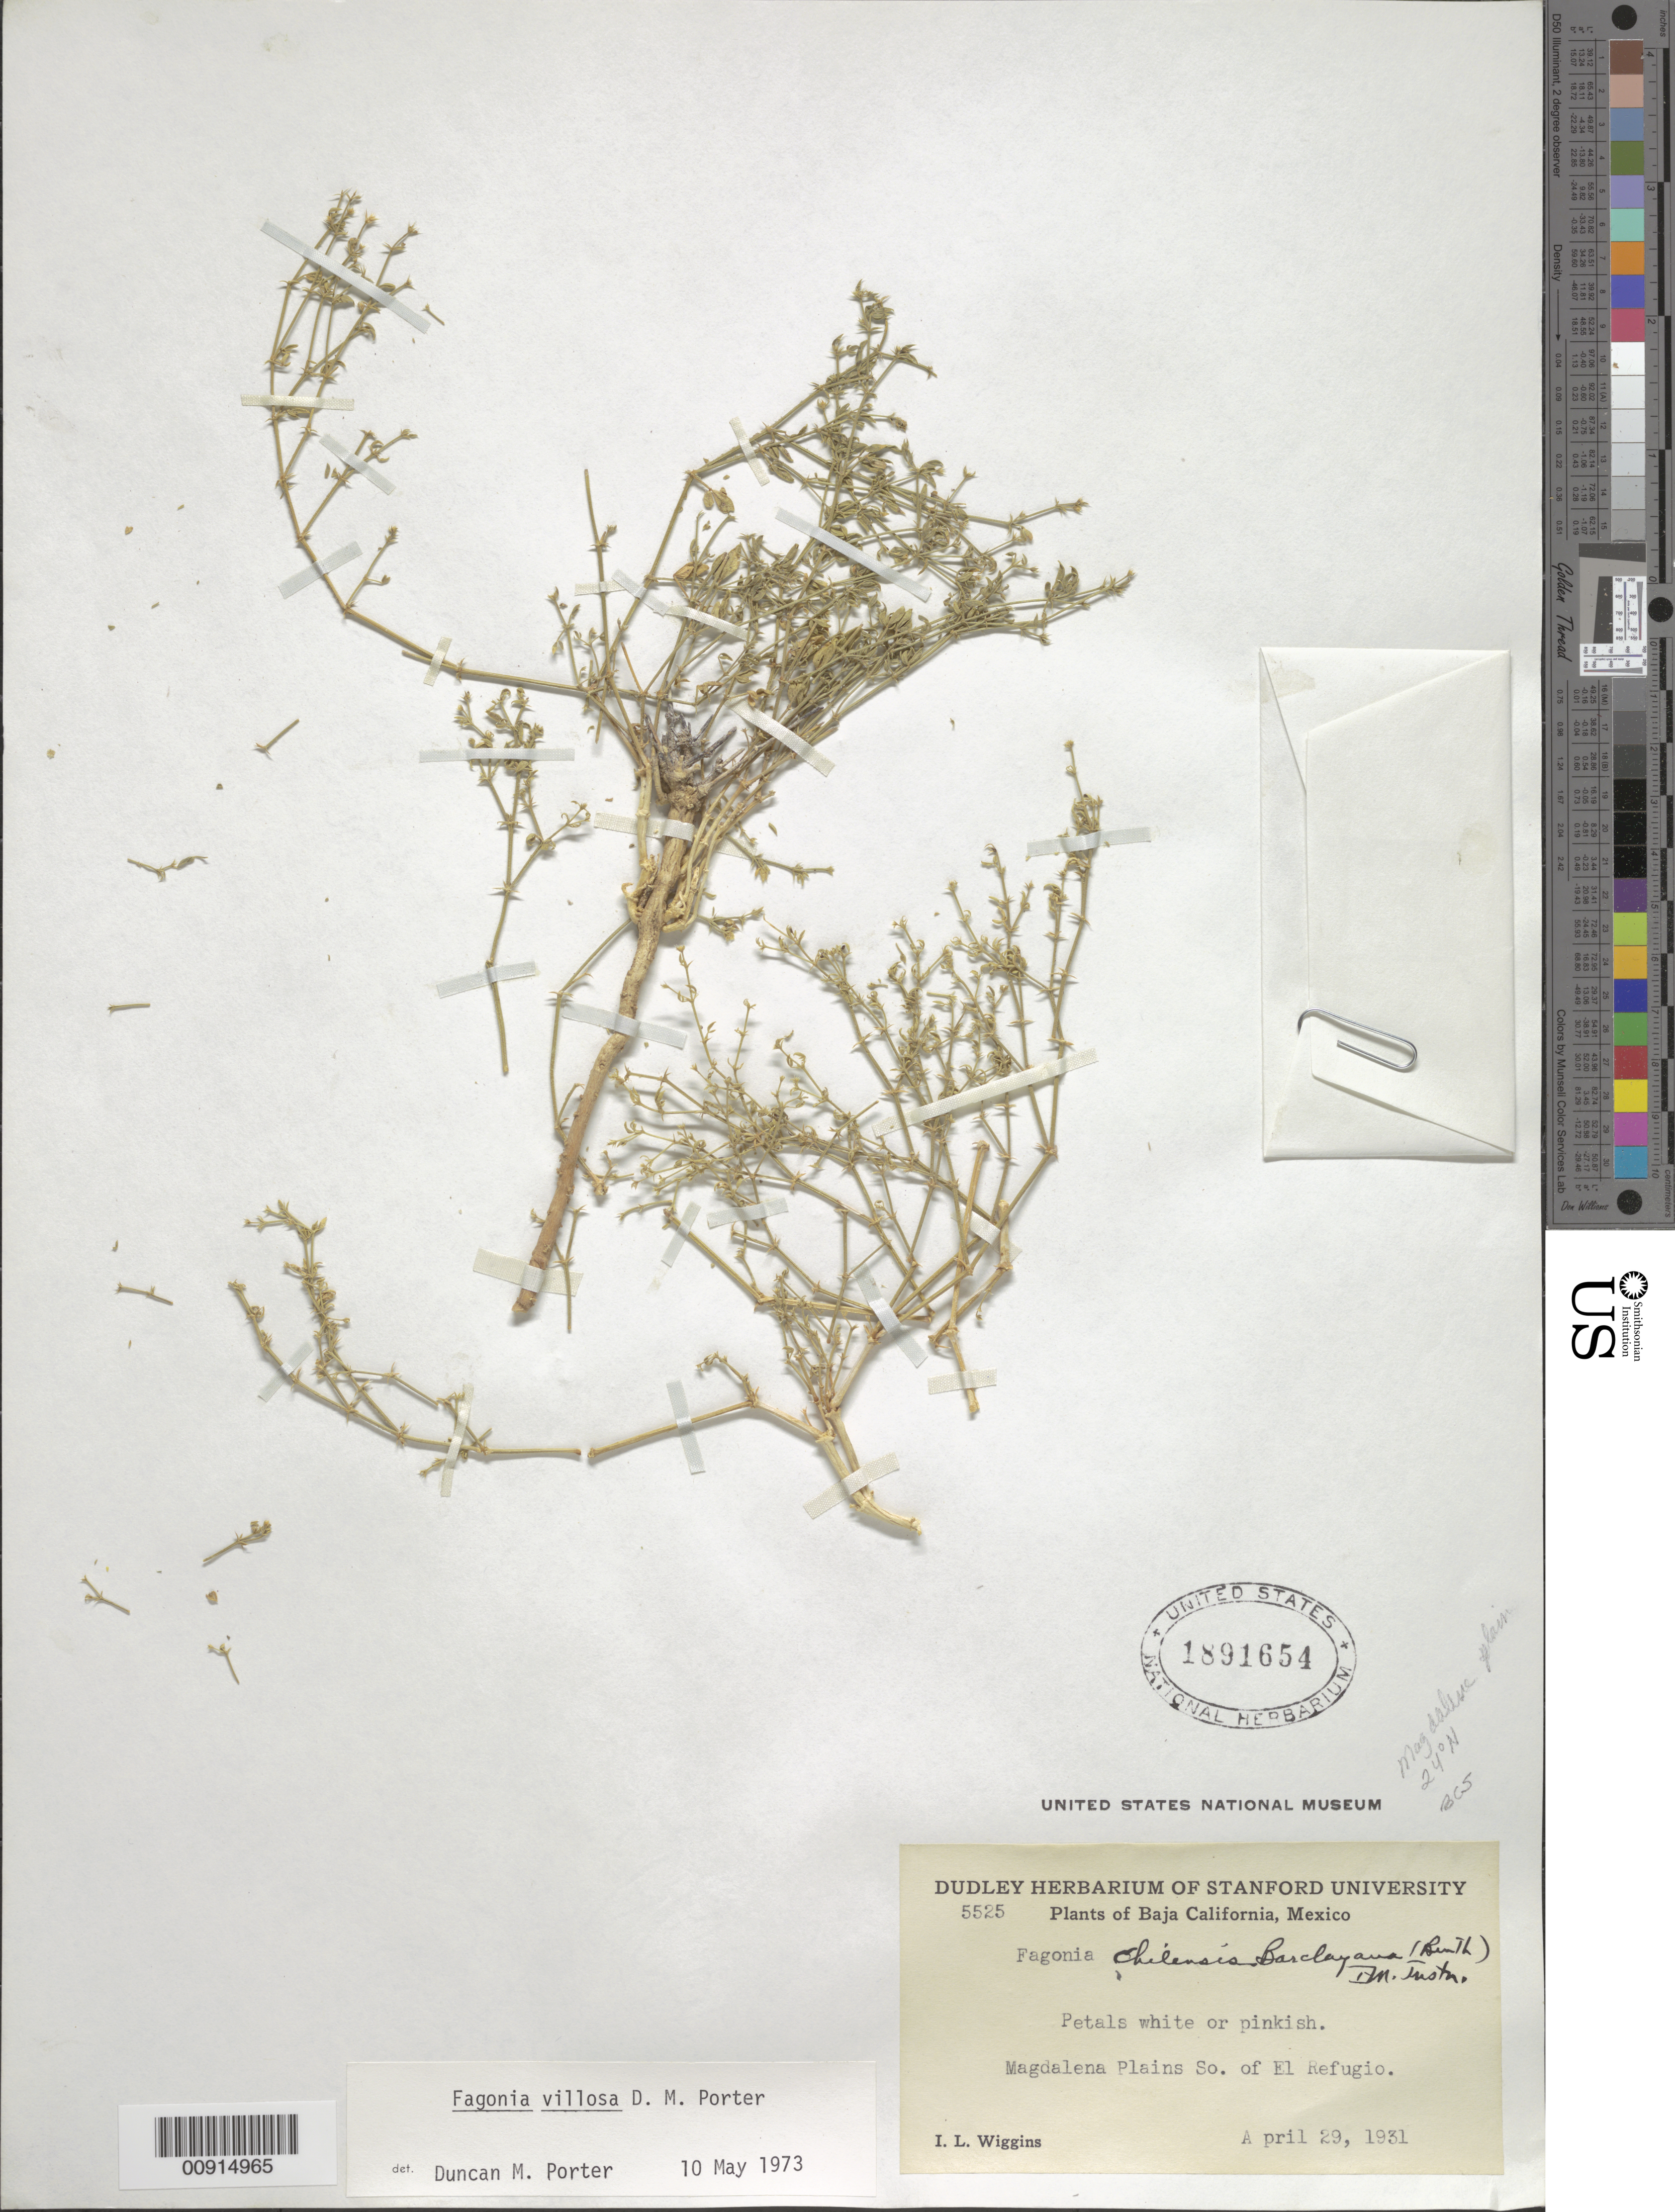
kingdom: Plantae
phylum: Tracheophyta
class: Magnoliopsida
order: Zygophyllales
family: Zygophyllaceae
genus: Fagonia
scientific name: Fagonia villosa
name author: D.M. Porter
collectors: I. L. Wiggins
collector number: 5525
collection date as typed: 29 Apr 1931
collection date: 1931-04-29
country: Mexico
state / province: Baja California Sur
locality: Magdalena Plains So. of El Refugio. Baja California.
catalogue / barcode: US 1891654